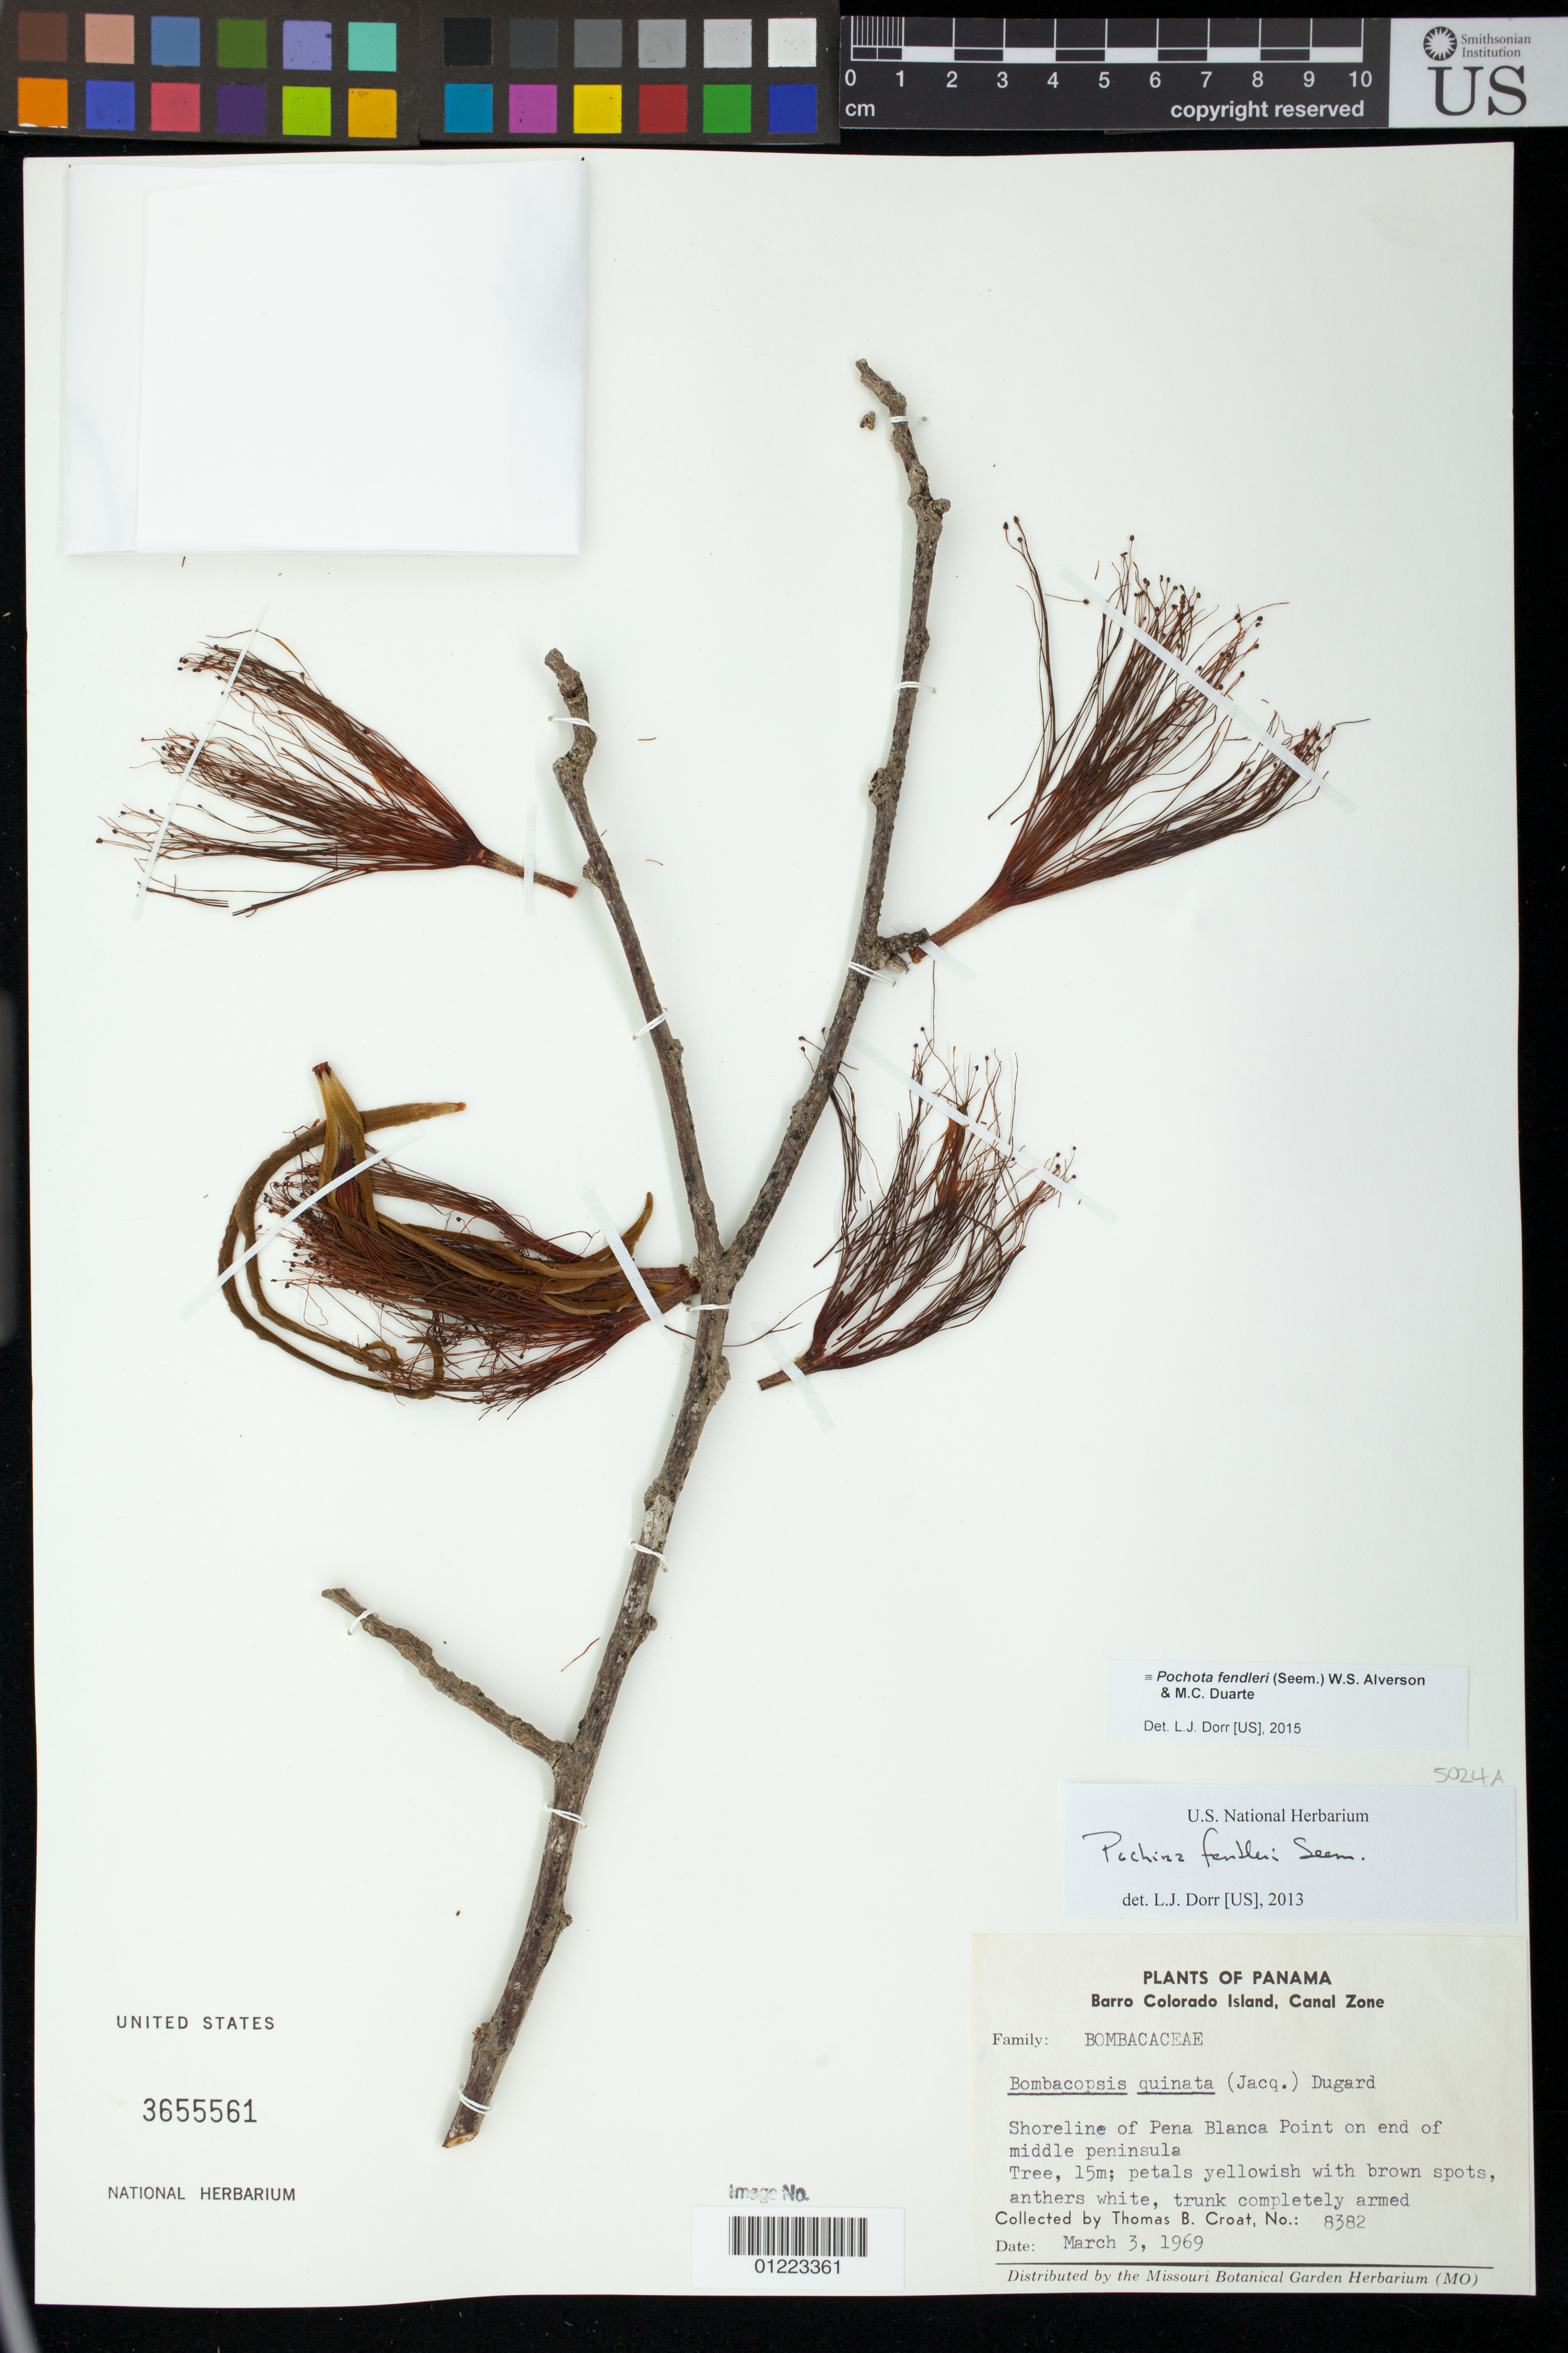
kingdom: Plantae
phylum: Tracheophyta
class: Magnoliopsida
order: Malvales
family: Malvaceae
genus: Pochota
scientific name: Pochota fendleri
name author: (Seem.) W.S. Alverson & M.C. Duarte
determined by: Dorr, L. J., (BOT), Smithsonian Institution - National Museum of Natural History (UNITED STATES)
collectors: T. B. Croat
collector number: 8382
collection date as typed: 3/3/1969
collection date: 1969-03-03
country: Panama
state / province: Panamá Oeste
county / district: Canal Zone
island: Barro Colorado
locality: Barro Colorado Island, Canal Zone. Shoreline of Pena Blanca Point on end of middle peninsula.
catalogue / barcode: US 3655561